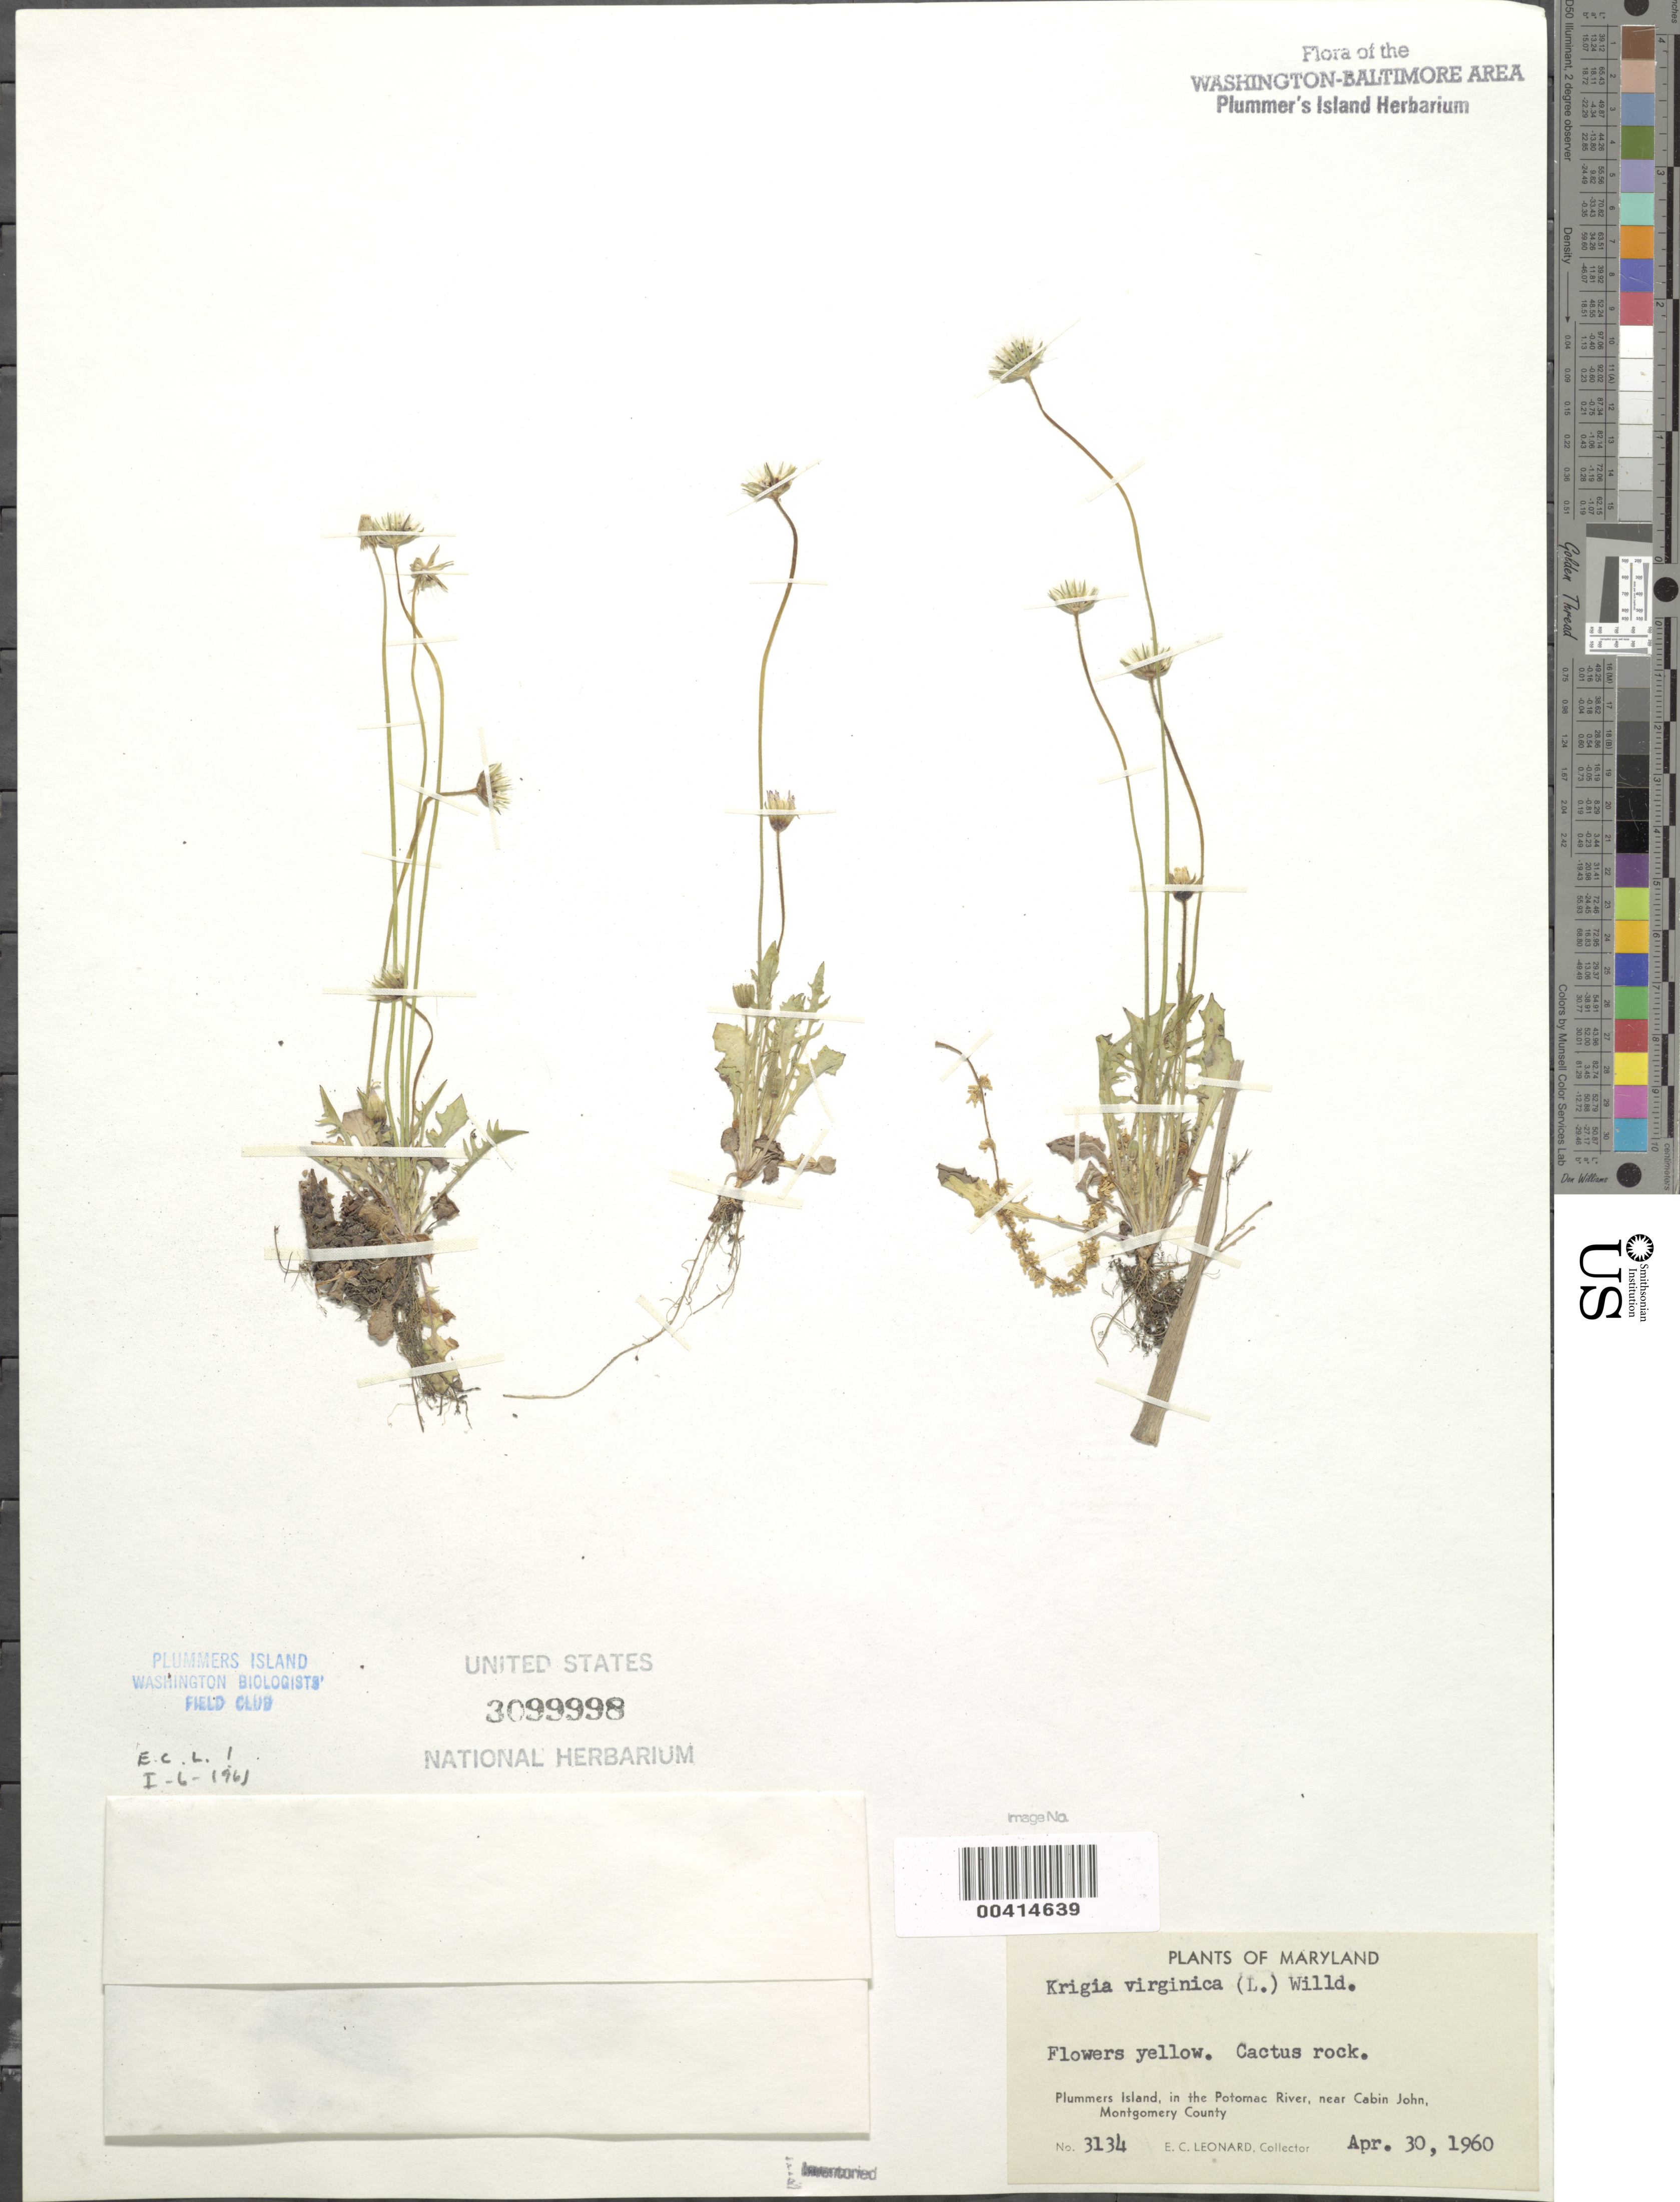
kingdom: Plantae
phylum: Tracheophyta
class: Magnoliopsida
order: Asterales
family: Asteraceae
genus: Krigia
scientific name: Krigia virginica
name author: (L.) Willd.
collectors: E. C. Leonard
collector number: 3134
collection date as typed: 30 Apr 1960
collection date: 1960-04-30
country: United States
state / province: Maryland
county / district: Montgomery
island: Plummers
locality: Plummer's Island; Cactus Rock C. & O. Canal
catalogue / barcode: US 3099998